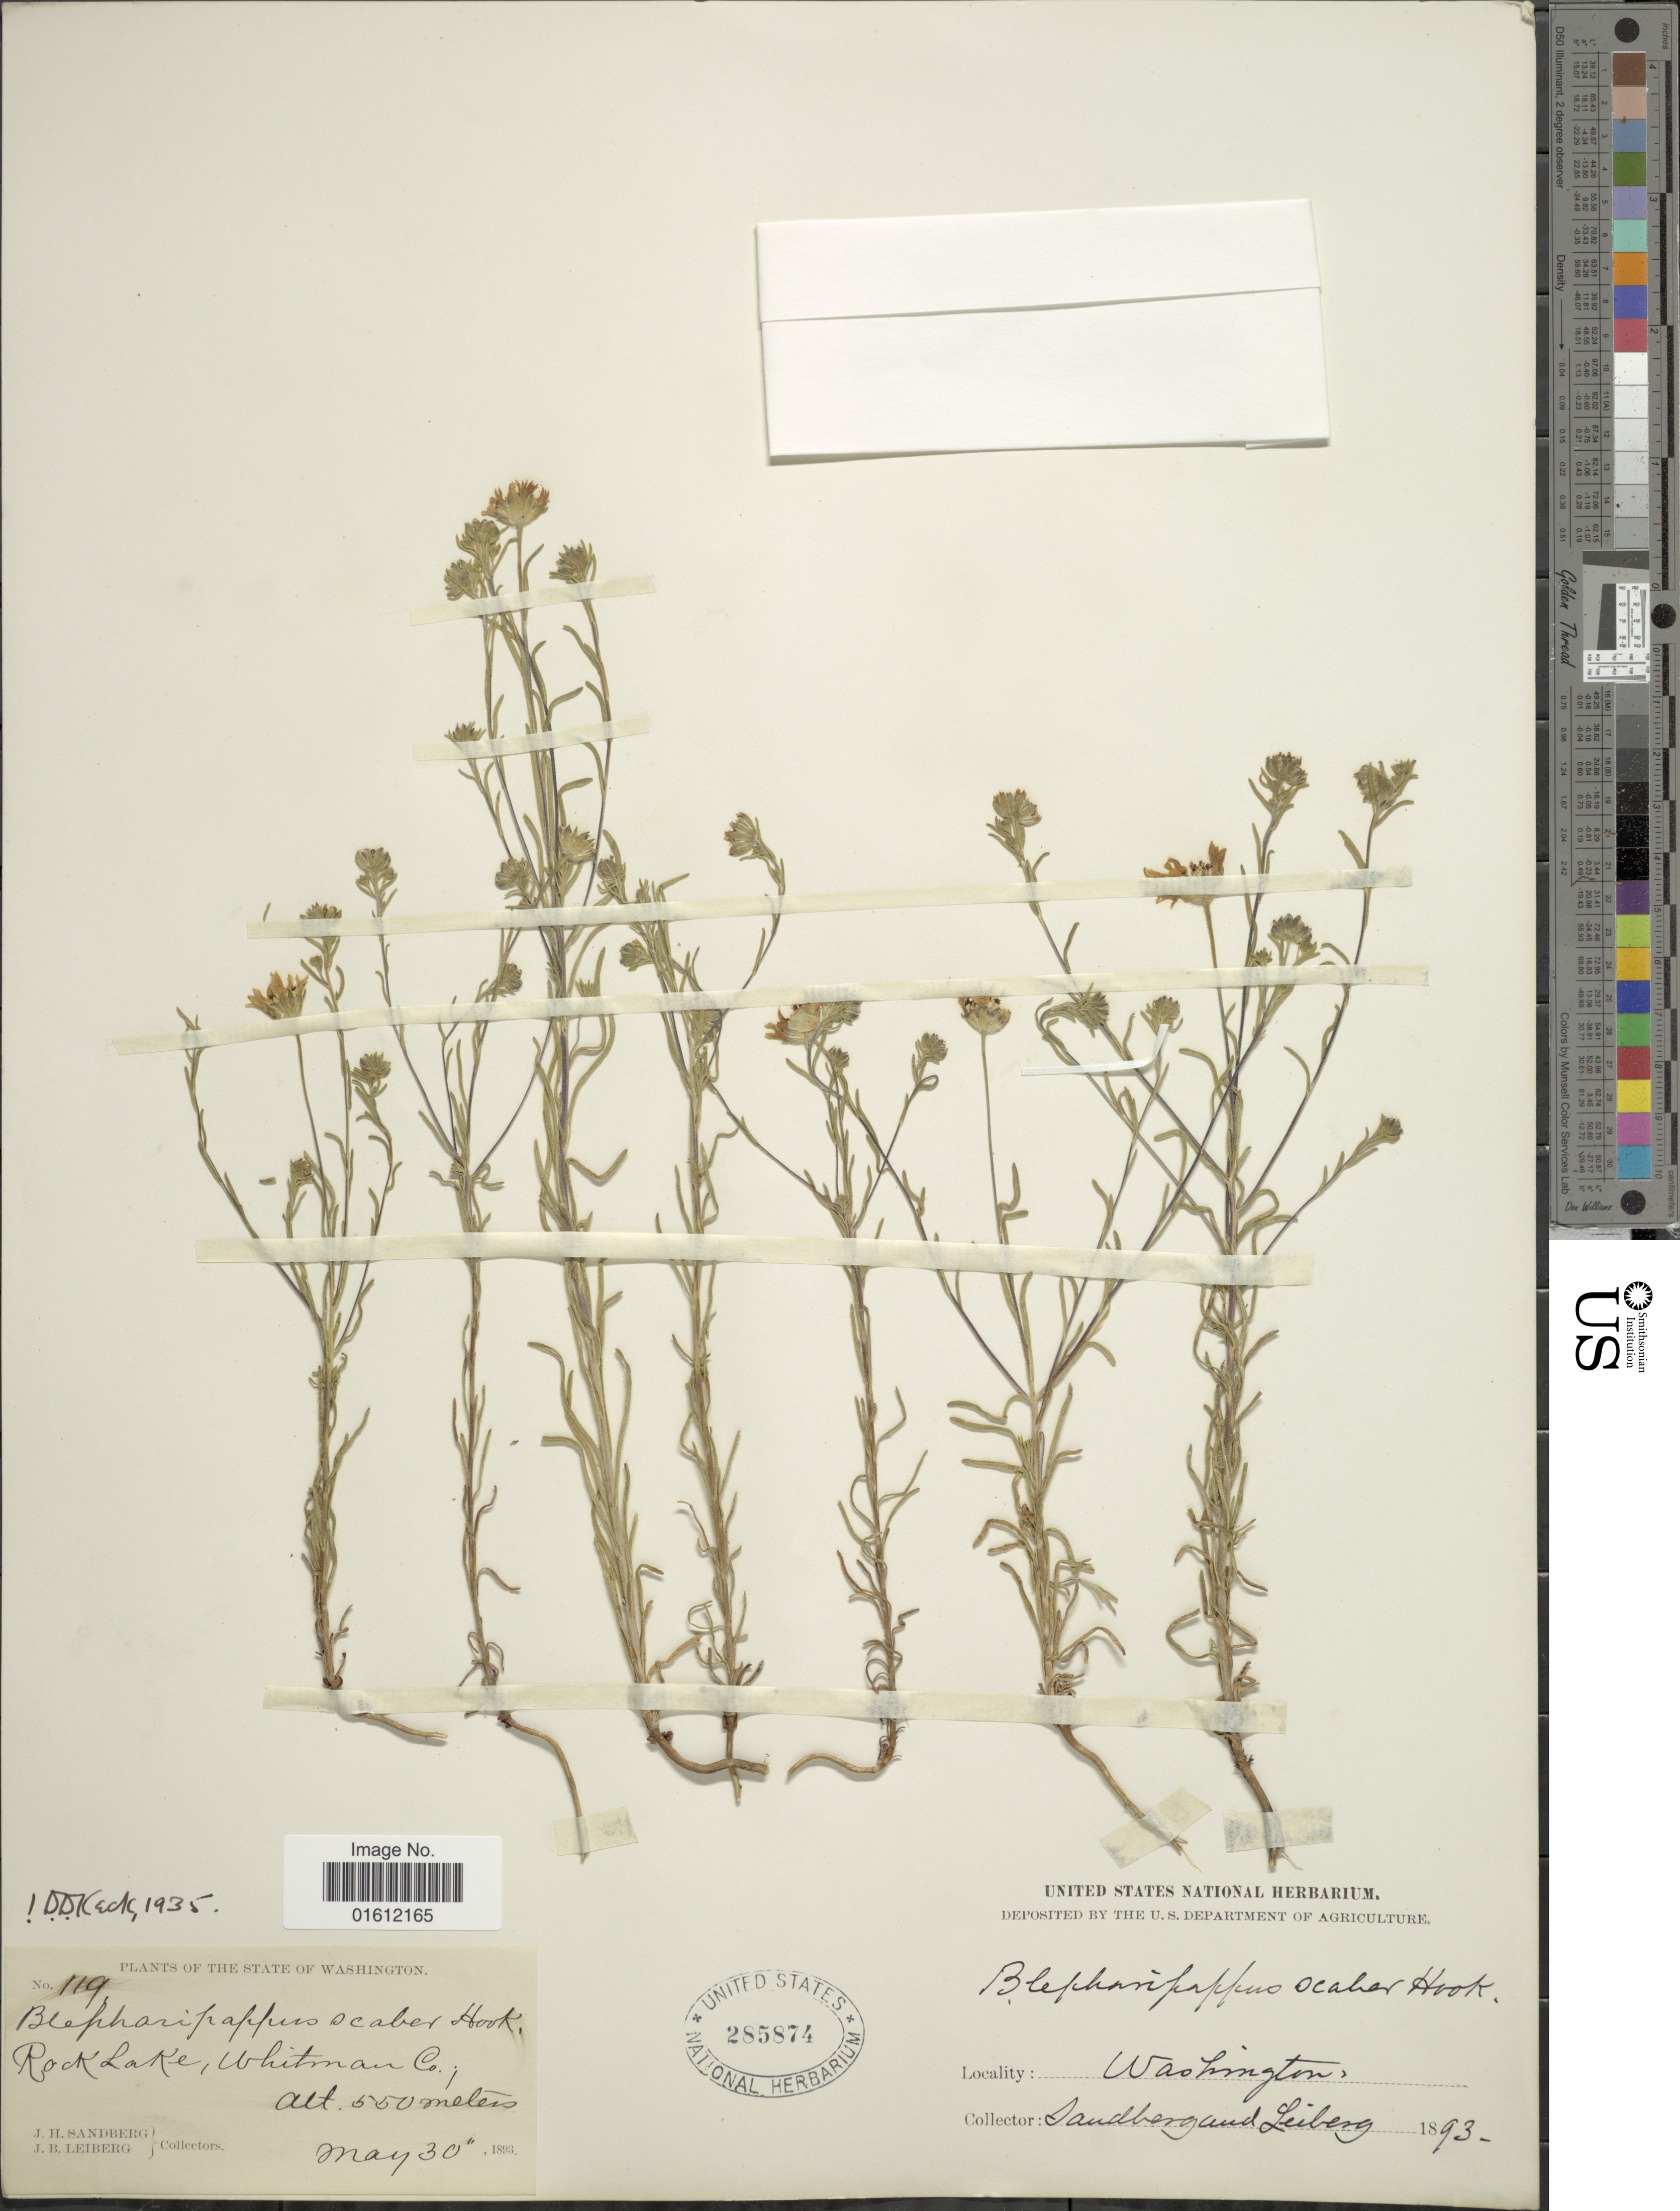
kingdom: Plantae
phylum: Tracheophyta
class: Magnoliopsida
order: Asterales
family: Asteraceae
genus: Blepharipappus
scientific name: Blepharipappus scaber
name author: Hook.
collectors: J. H. Sandberg & J. B. Leiberg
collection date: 1893-05-30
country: United States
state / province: Washington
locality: Rock Lake, Whitmore Co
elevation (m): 550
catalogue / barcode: US 285874